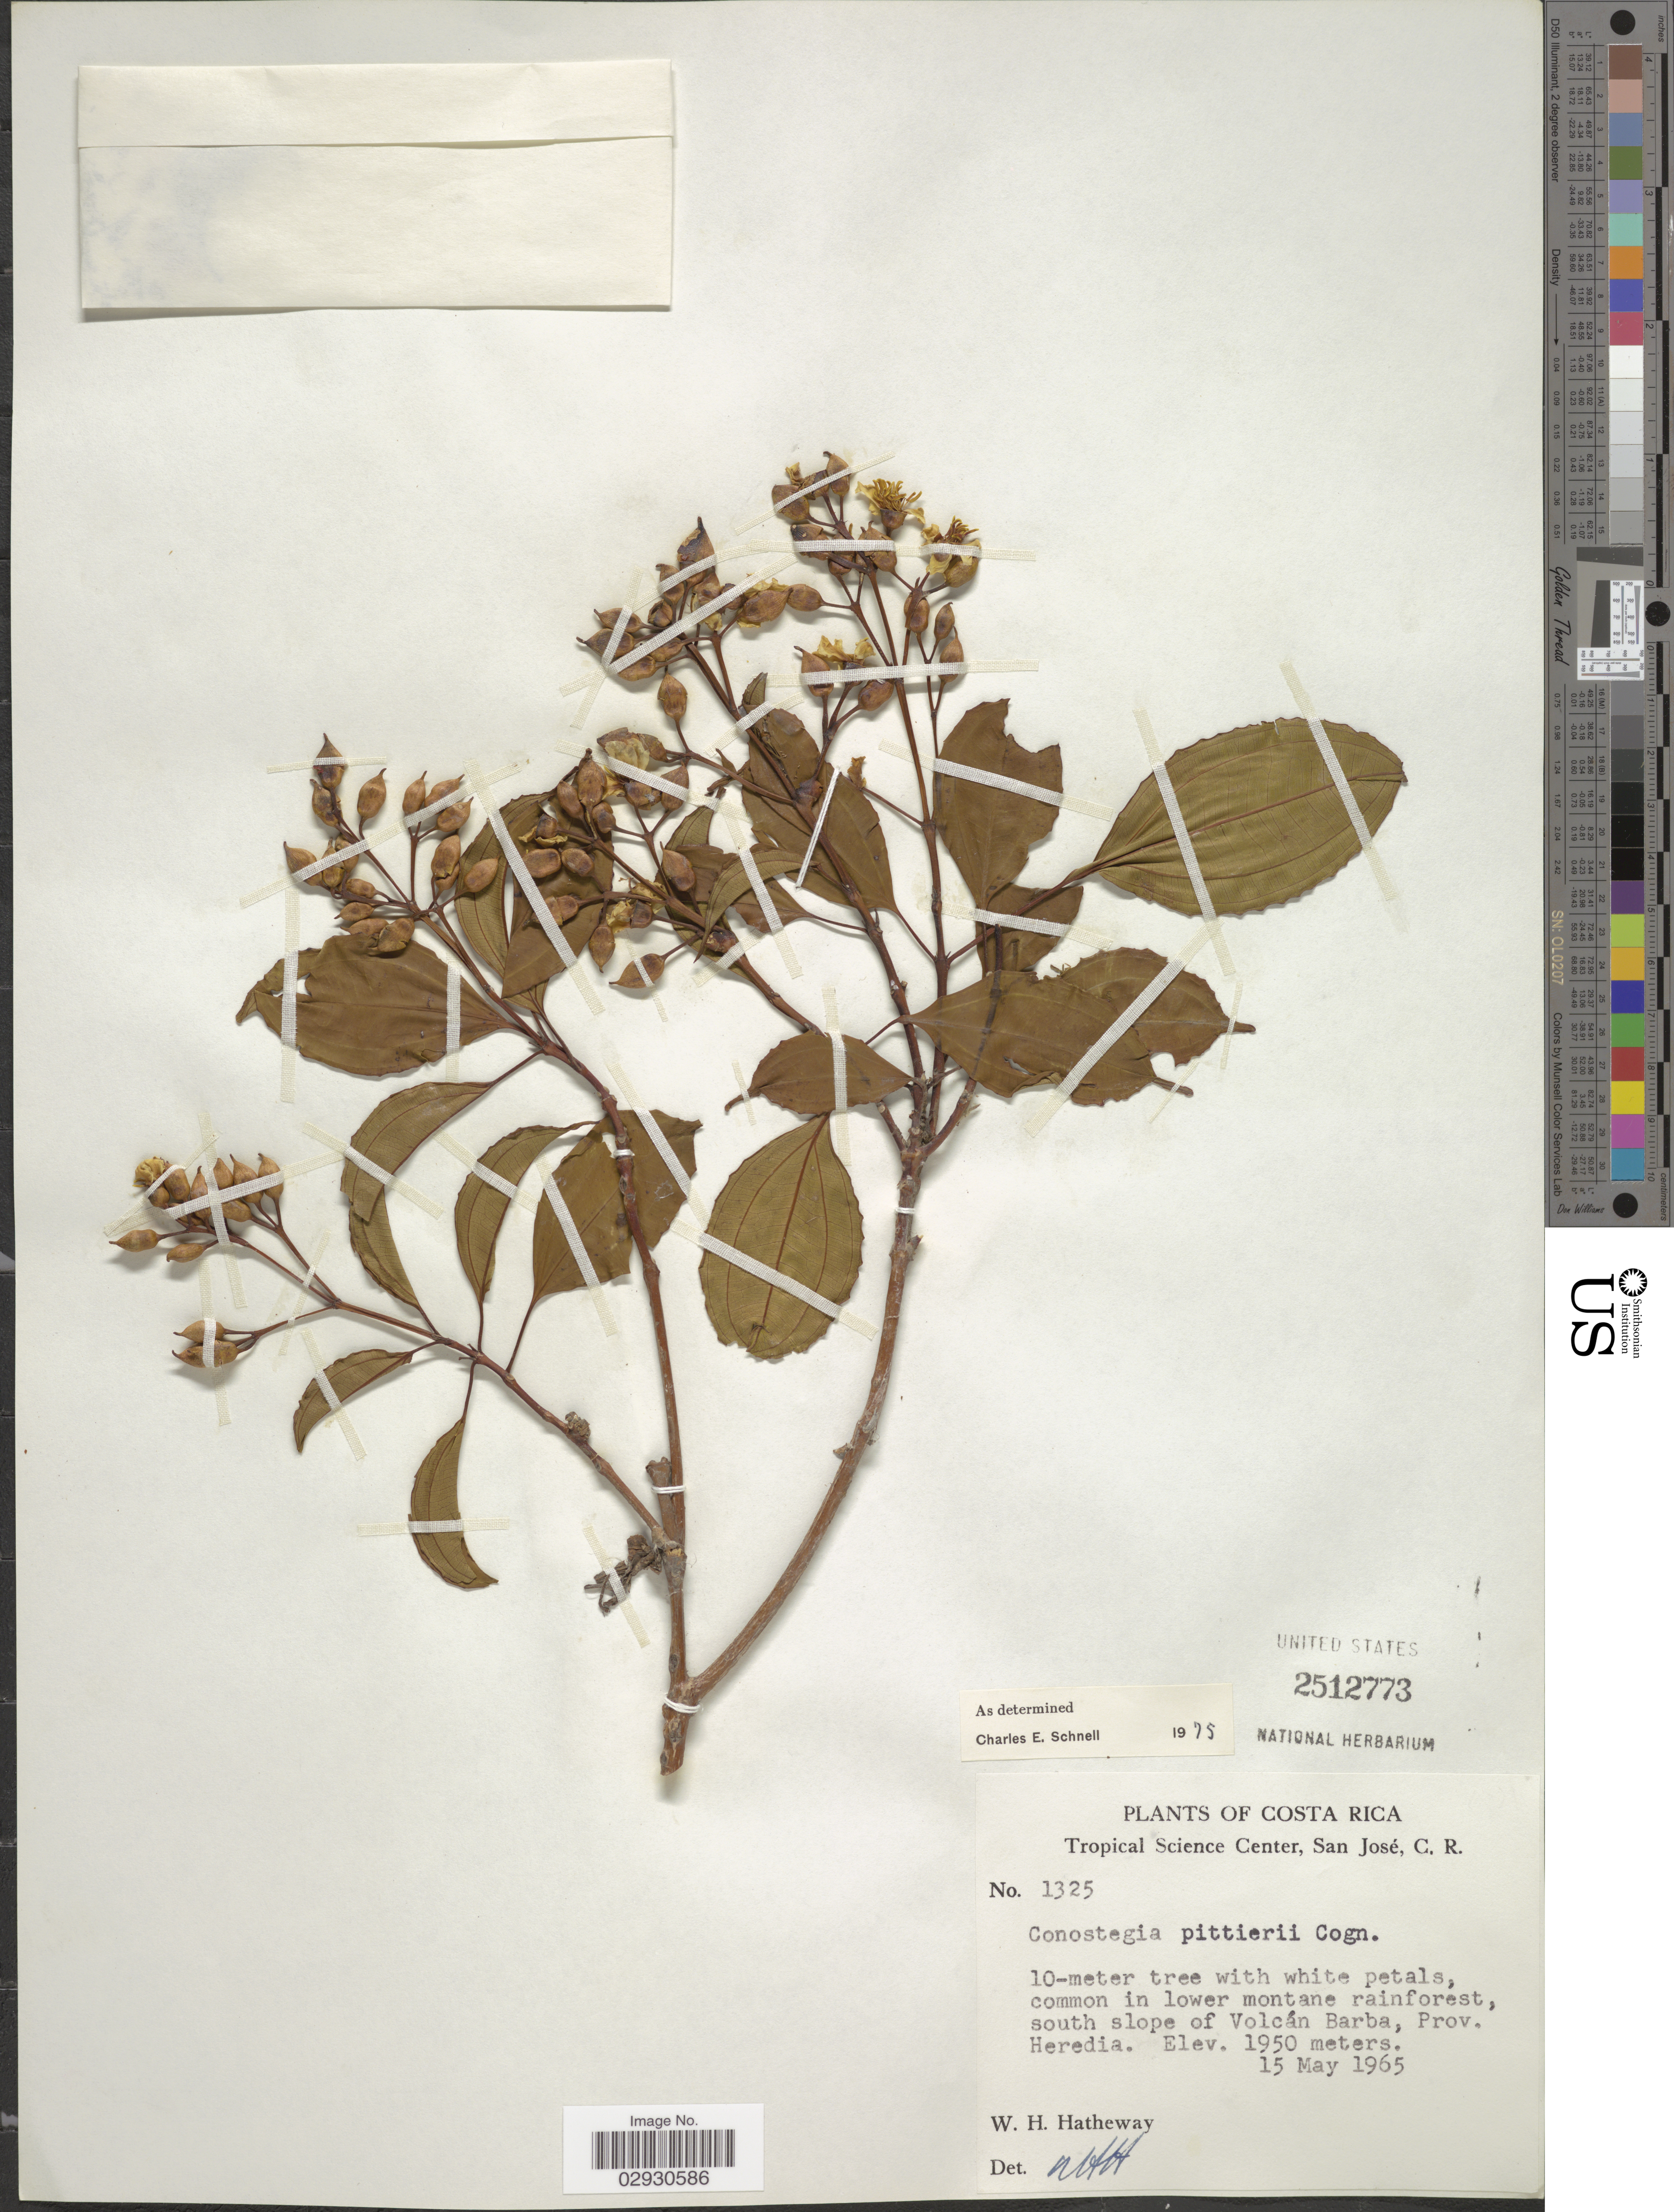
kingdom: Plantae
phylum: Tracheophyta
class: Magnoliopsida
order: Myrtales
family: Melastomataceae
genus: Conostegia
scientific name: Conostegia pittieri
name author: Cogn.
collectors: W. H. Hatheway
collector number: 1325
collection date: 1965-05-15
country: Costa Rica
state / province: Heredia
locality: South slope of Volcán Barba.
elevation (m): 1950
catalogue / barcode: US 2512773